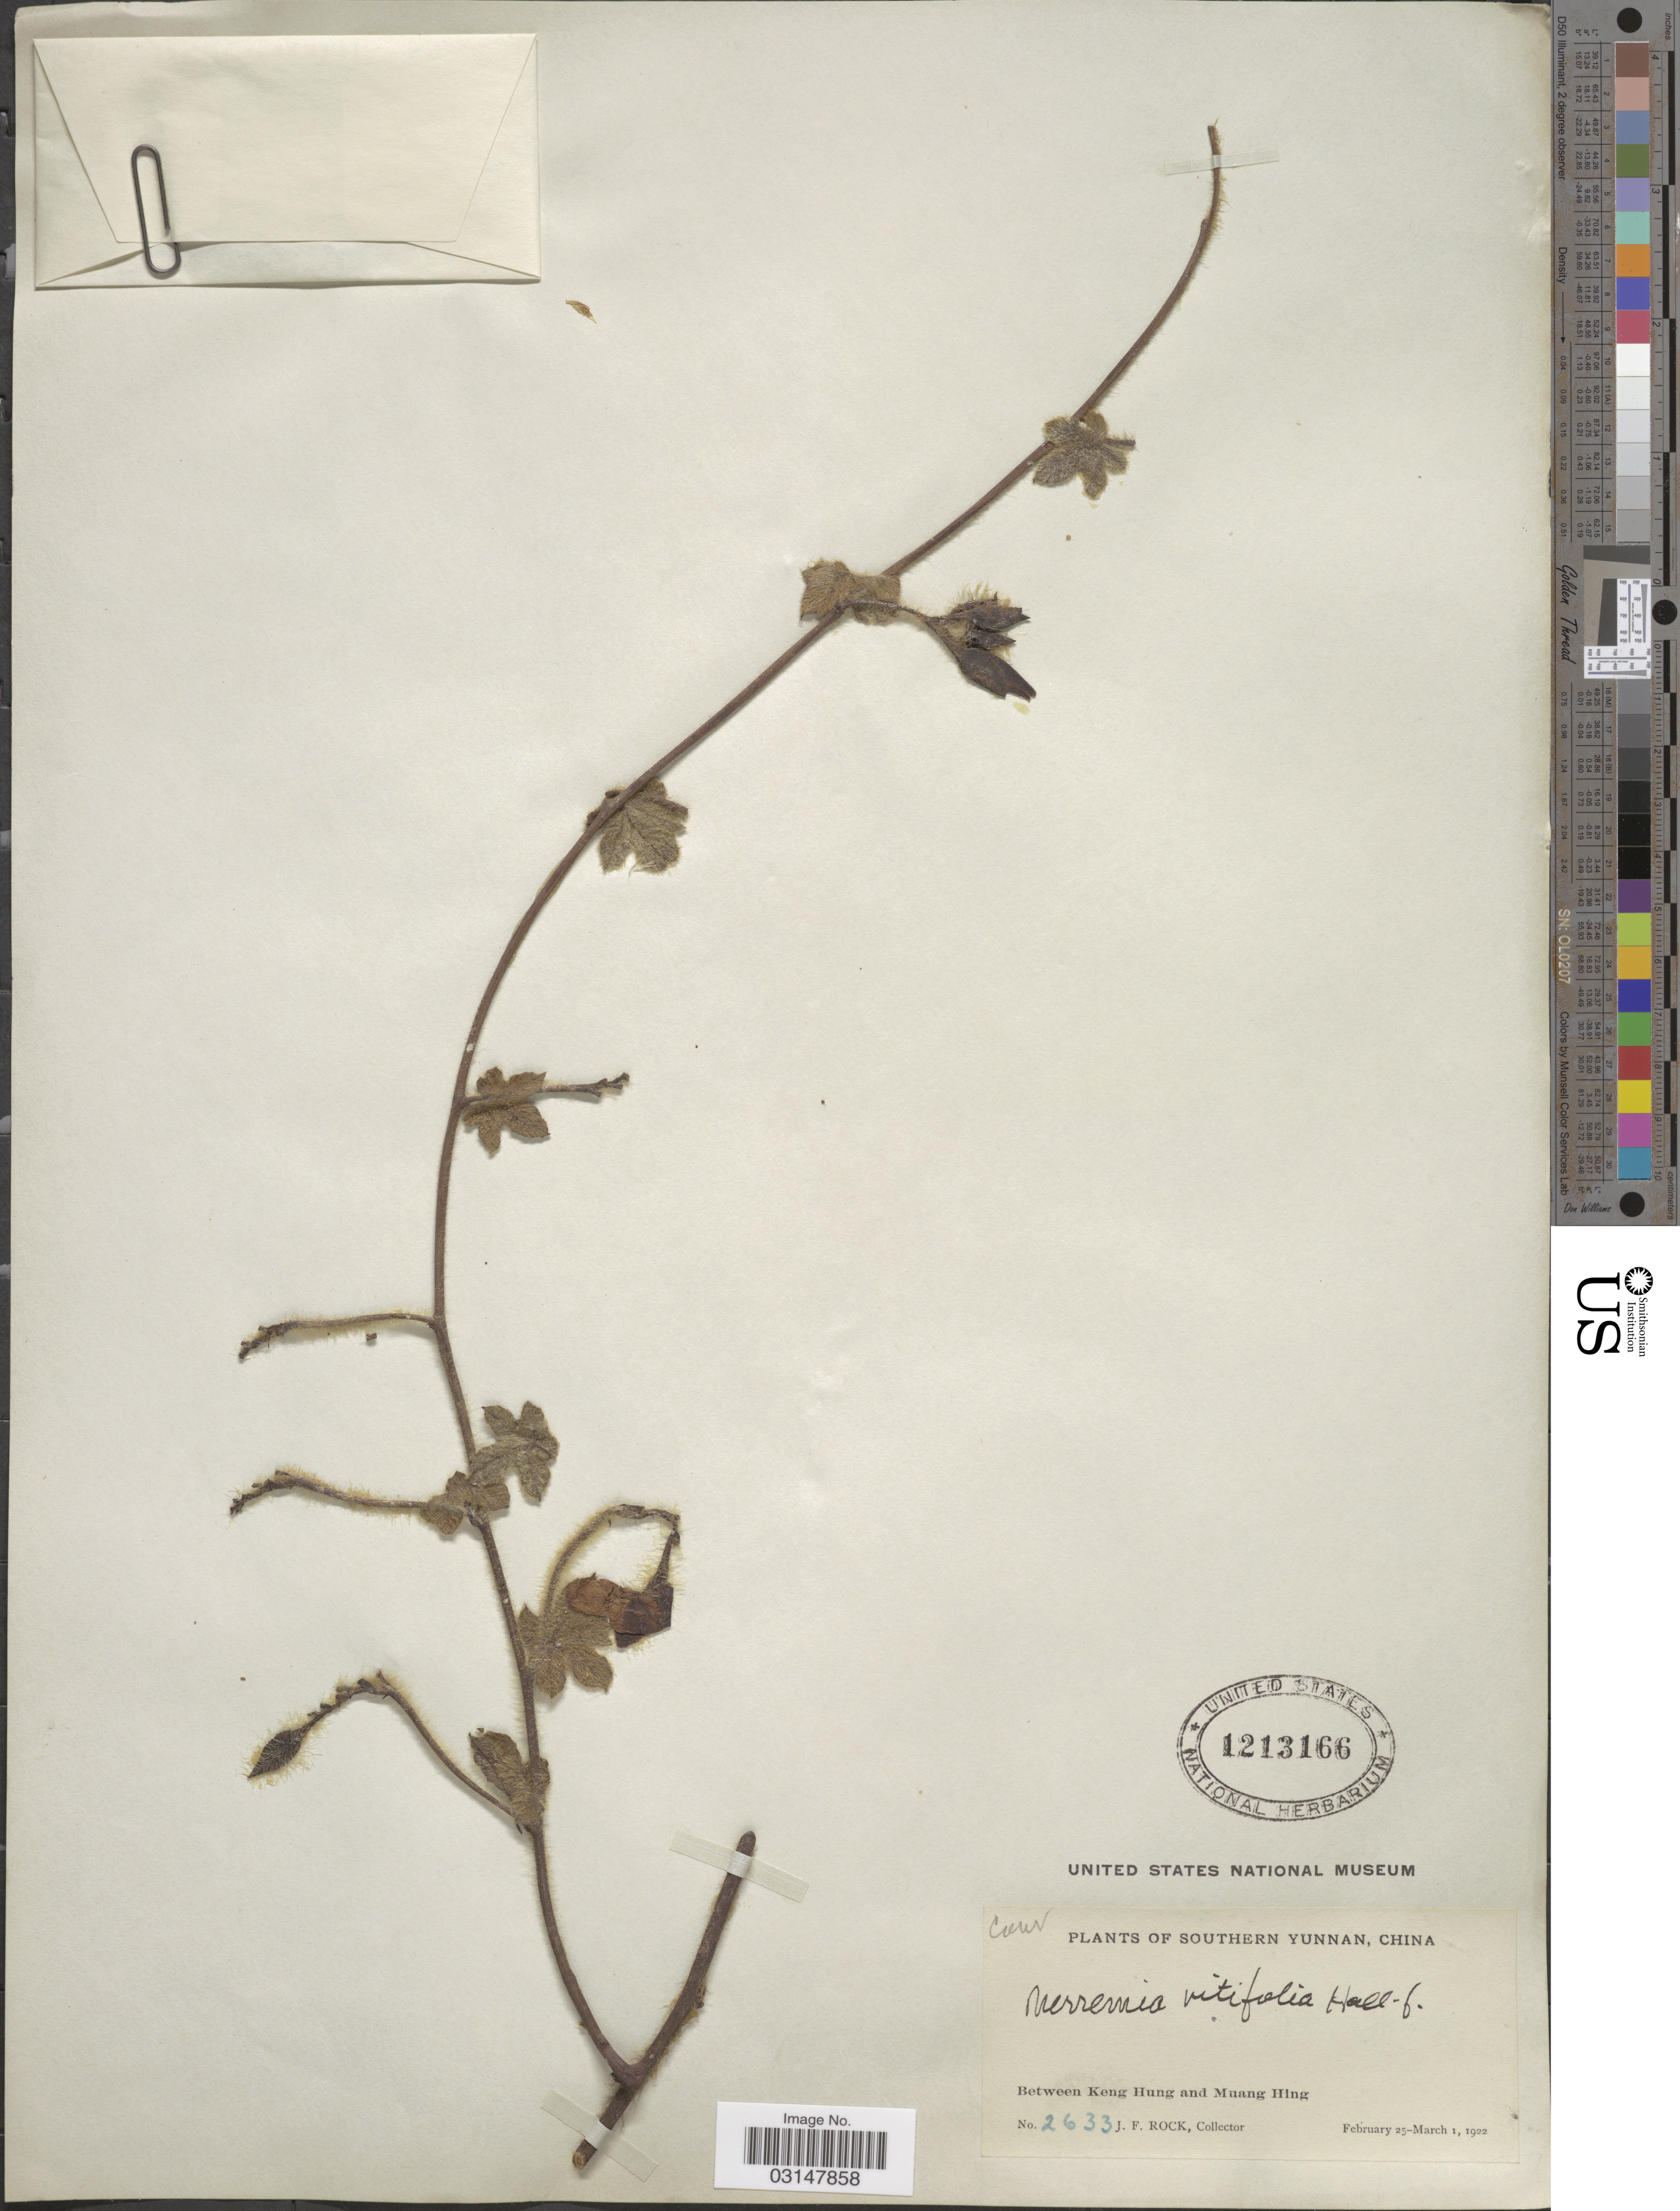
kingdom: Plantae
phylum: Tracheophyta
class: Magnoliopsida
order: Solanales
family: Convolvulaceae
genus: Distimake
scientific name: Distimake vitifolius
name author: (Burm. f.) Pisuttimarn & Petrongari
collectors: J. Rock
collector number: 2633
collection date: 1922-02-25/1922-03-01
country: China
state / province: Yunnan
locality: Southern Yunnan. Between Keng Hung and Muang Hing.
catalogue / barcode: US 1213166